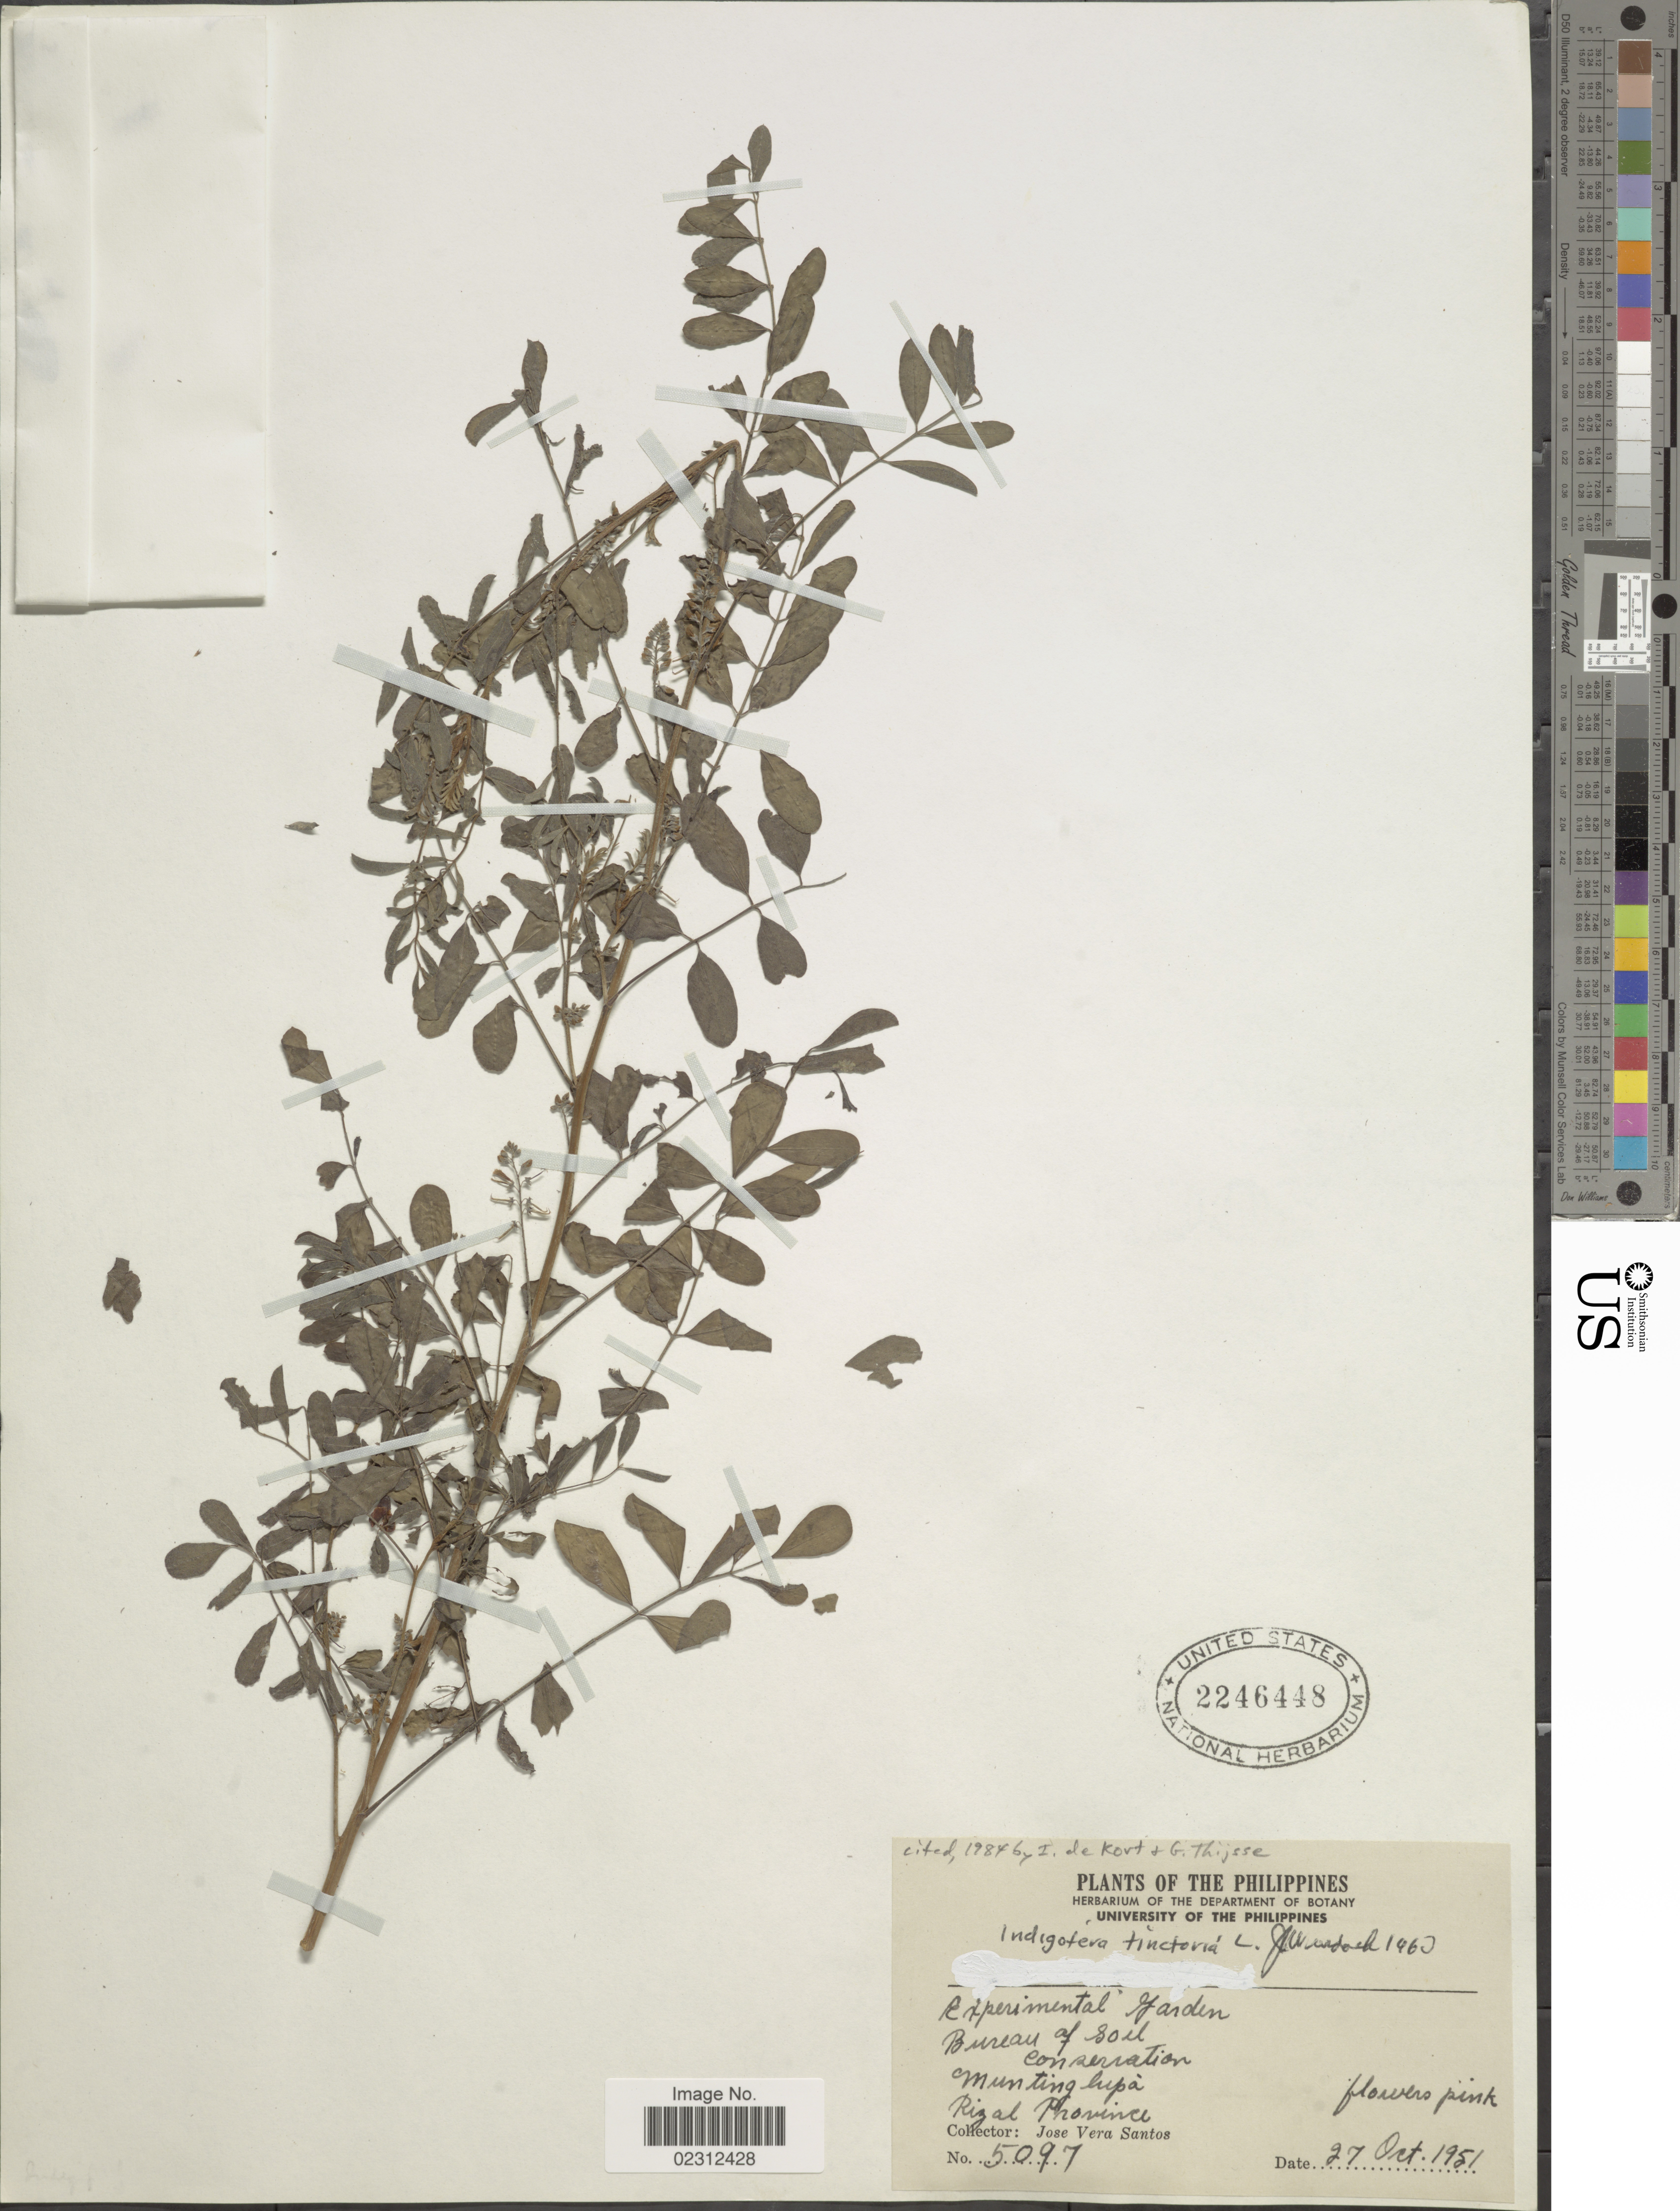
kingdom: Plantae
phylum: Tracheophyta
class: Magnoliopsida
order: Fabales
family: Fabaceae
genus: Indigofera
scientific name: Indigofera tinctoria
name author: L.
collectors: J. V. Santos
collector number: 5097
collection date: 1951-10-27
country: Philippines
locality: Bureau of Soil Conservation, Muntinglupa, Rizal Province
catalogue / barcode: US 2246448